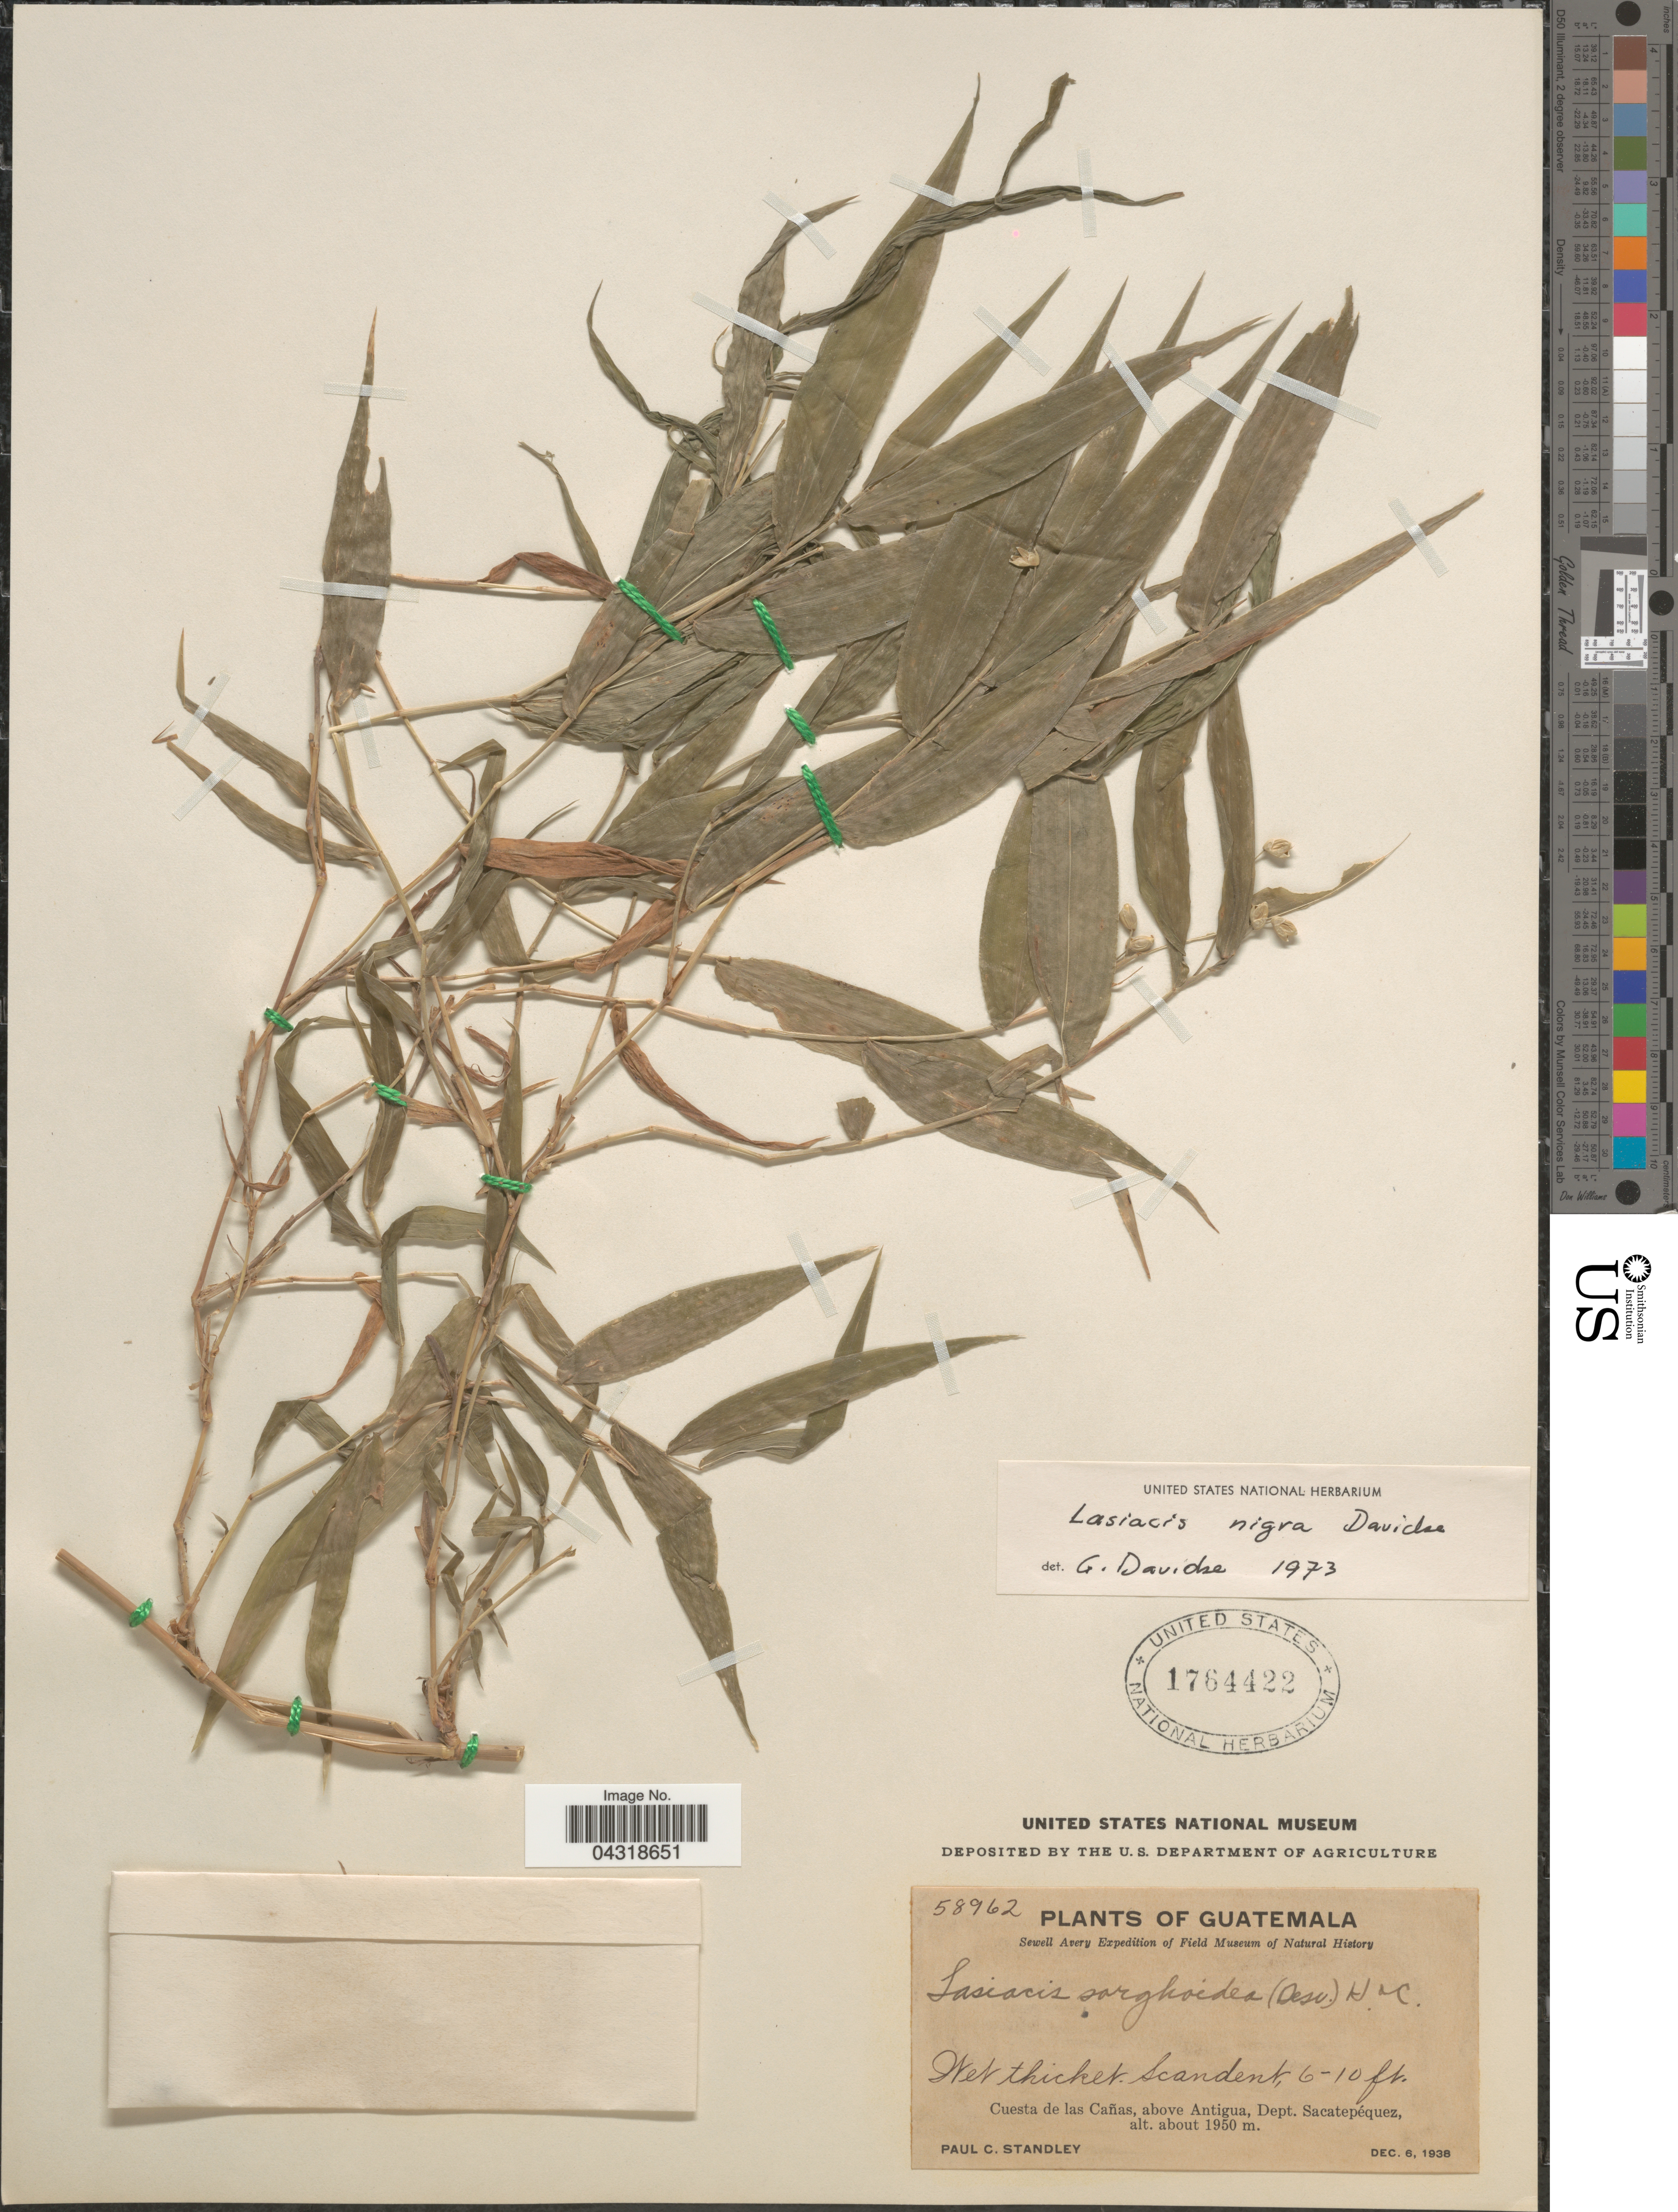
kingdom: Plantae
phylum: Tracheophyta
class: Liliopsida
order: Poales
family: Poaceae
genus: Lasiacis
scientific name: Lasiacis nigra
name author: Davidse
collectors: P. C. Standley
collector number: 58962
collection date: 1938-12-06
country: Guatemala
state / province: Sacatepequez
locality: Sewell Avery Expedition. Cuesta de la Cañas, above Antigua, Dept. Sacatepéquez.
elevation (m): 1950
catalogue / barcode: US 1764422